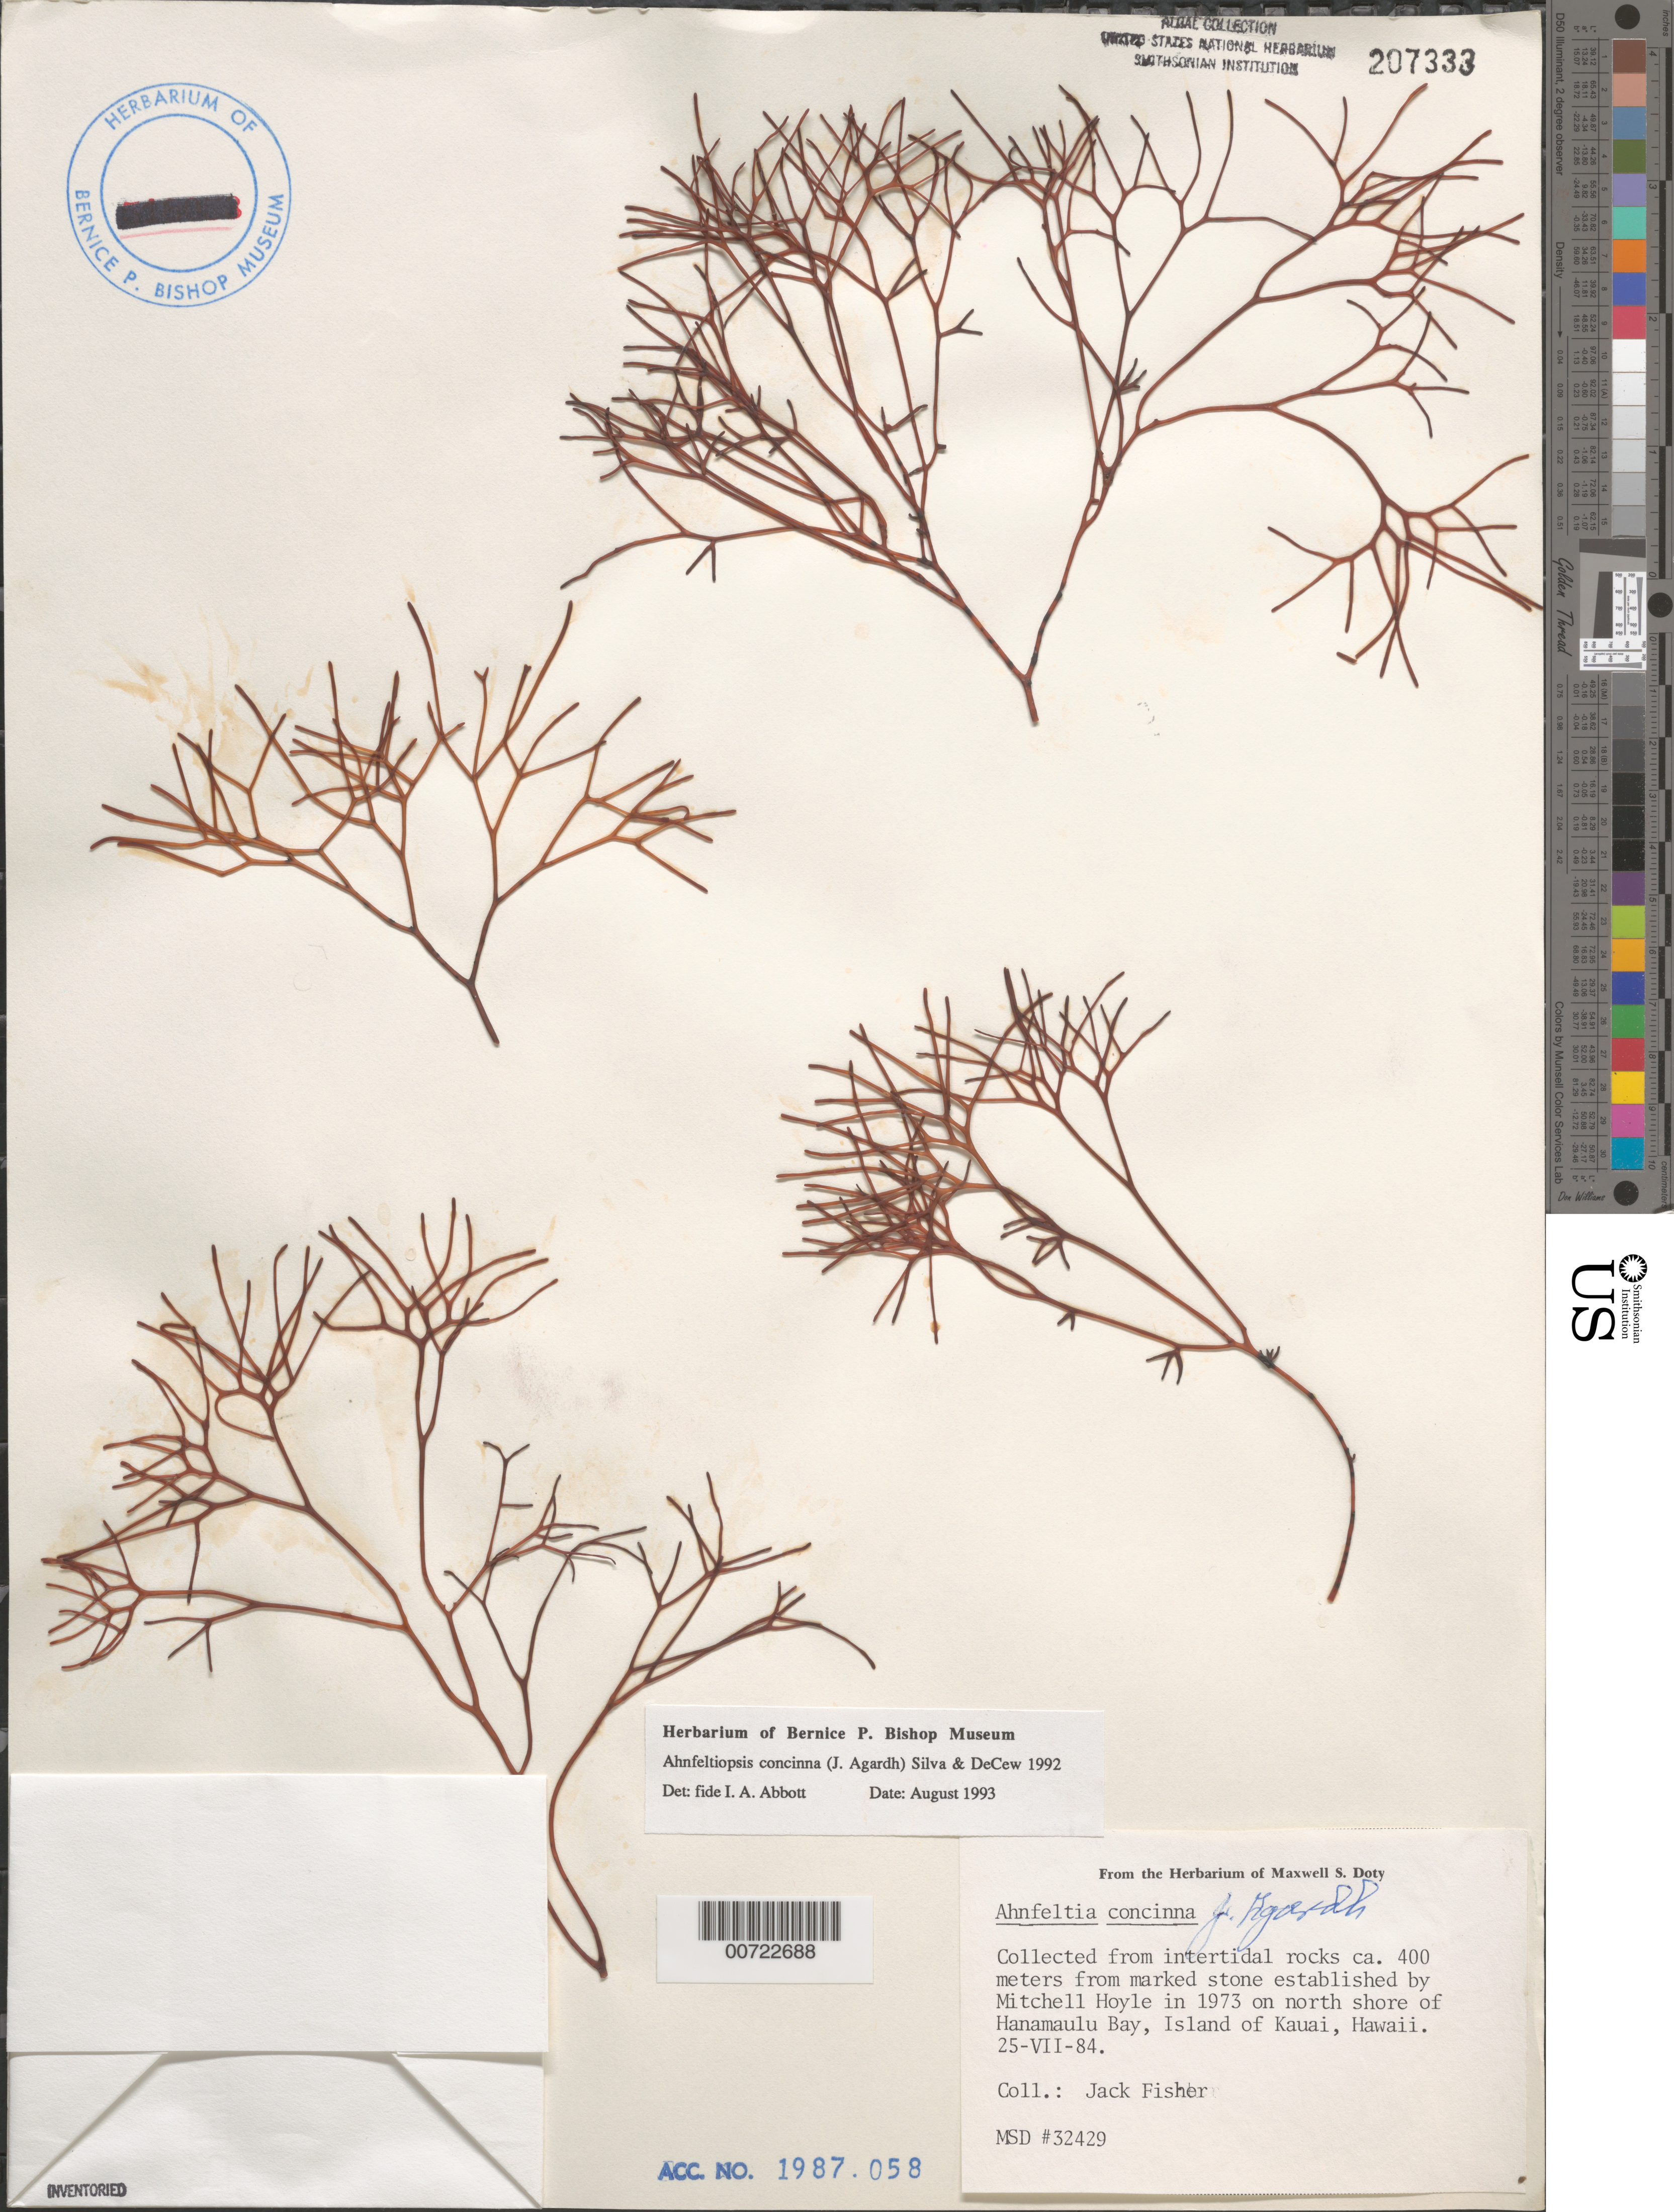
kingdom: Plantae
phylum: Rhodophyta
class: Florideophyceae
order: Gigartinales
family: Phyllophoraceae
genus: Gymnogongrus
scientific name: Gymnogongrus durvillei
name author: (Bory) M.S.Calderon & S.M. Boo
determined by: Algae name updating Project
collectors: J. Fisher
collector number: MSD 32429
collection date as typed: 25 Jul 1984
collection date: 1984-07-25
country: United States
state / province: Hawaii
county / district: Kauai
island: Kaua'i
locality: Hanamaulu Bay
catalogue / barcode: US 207333